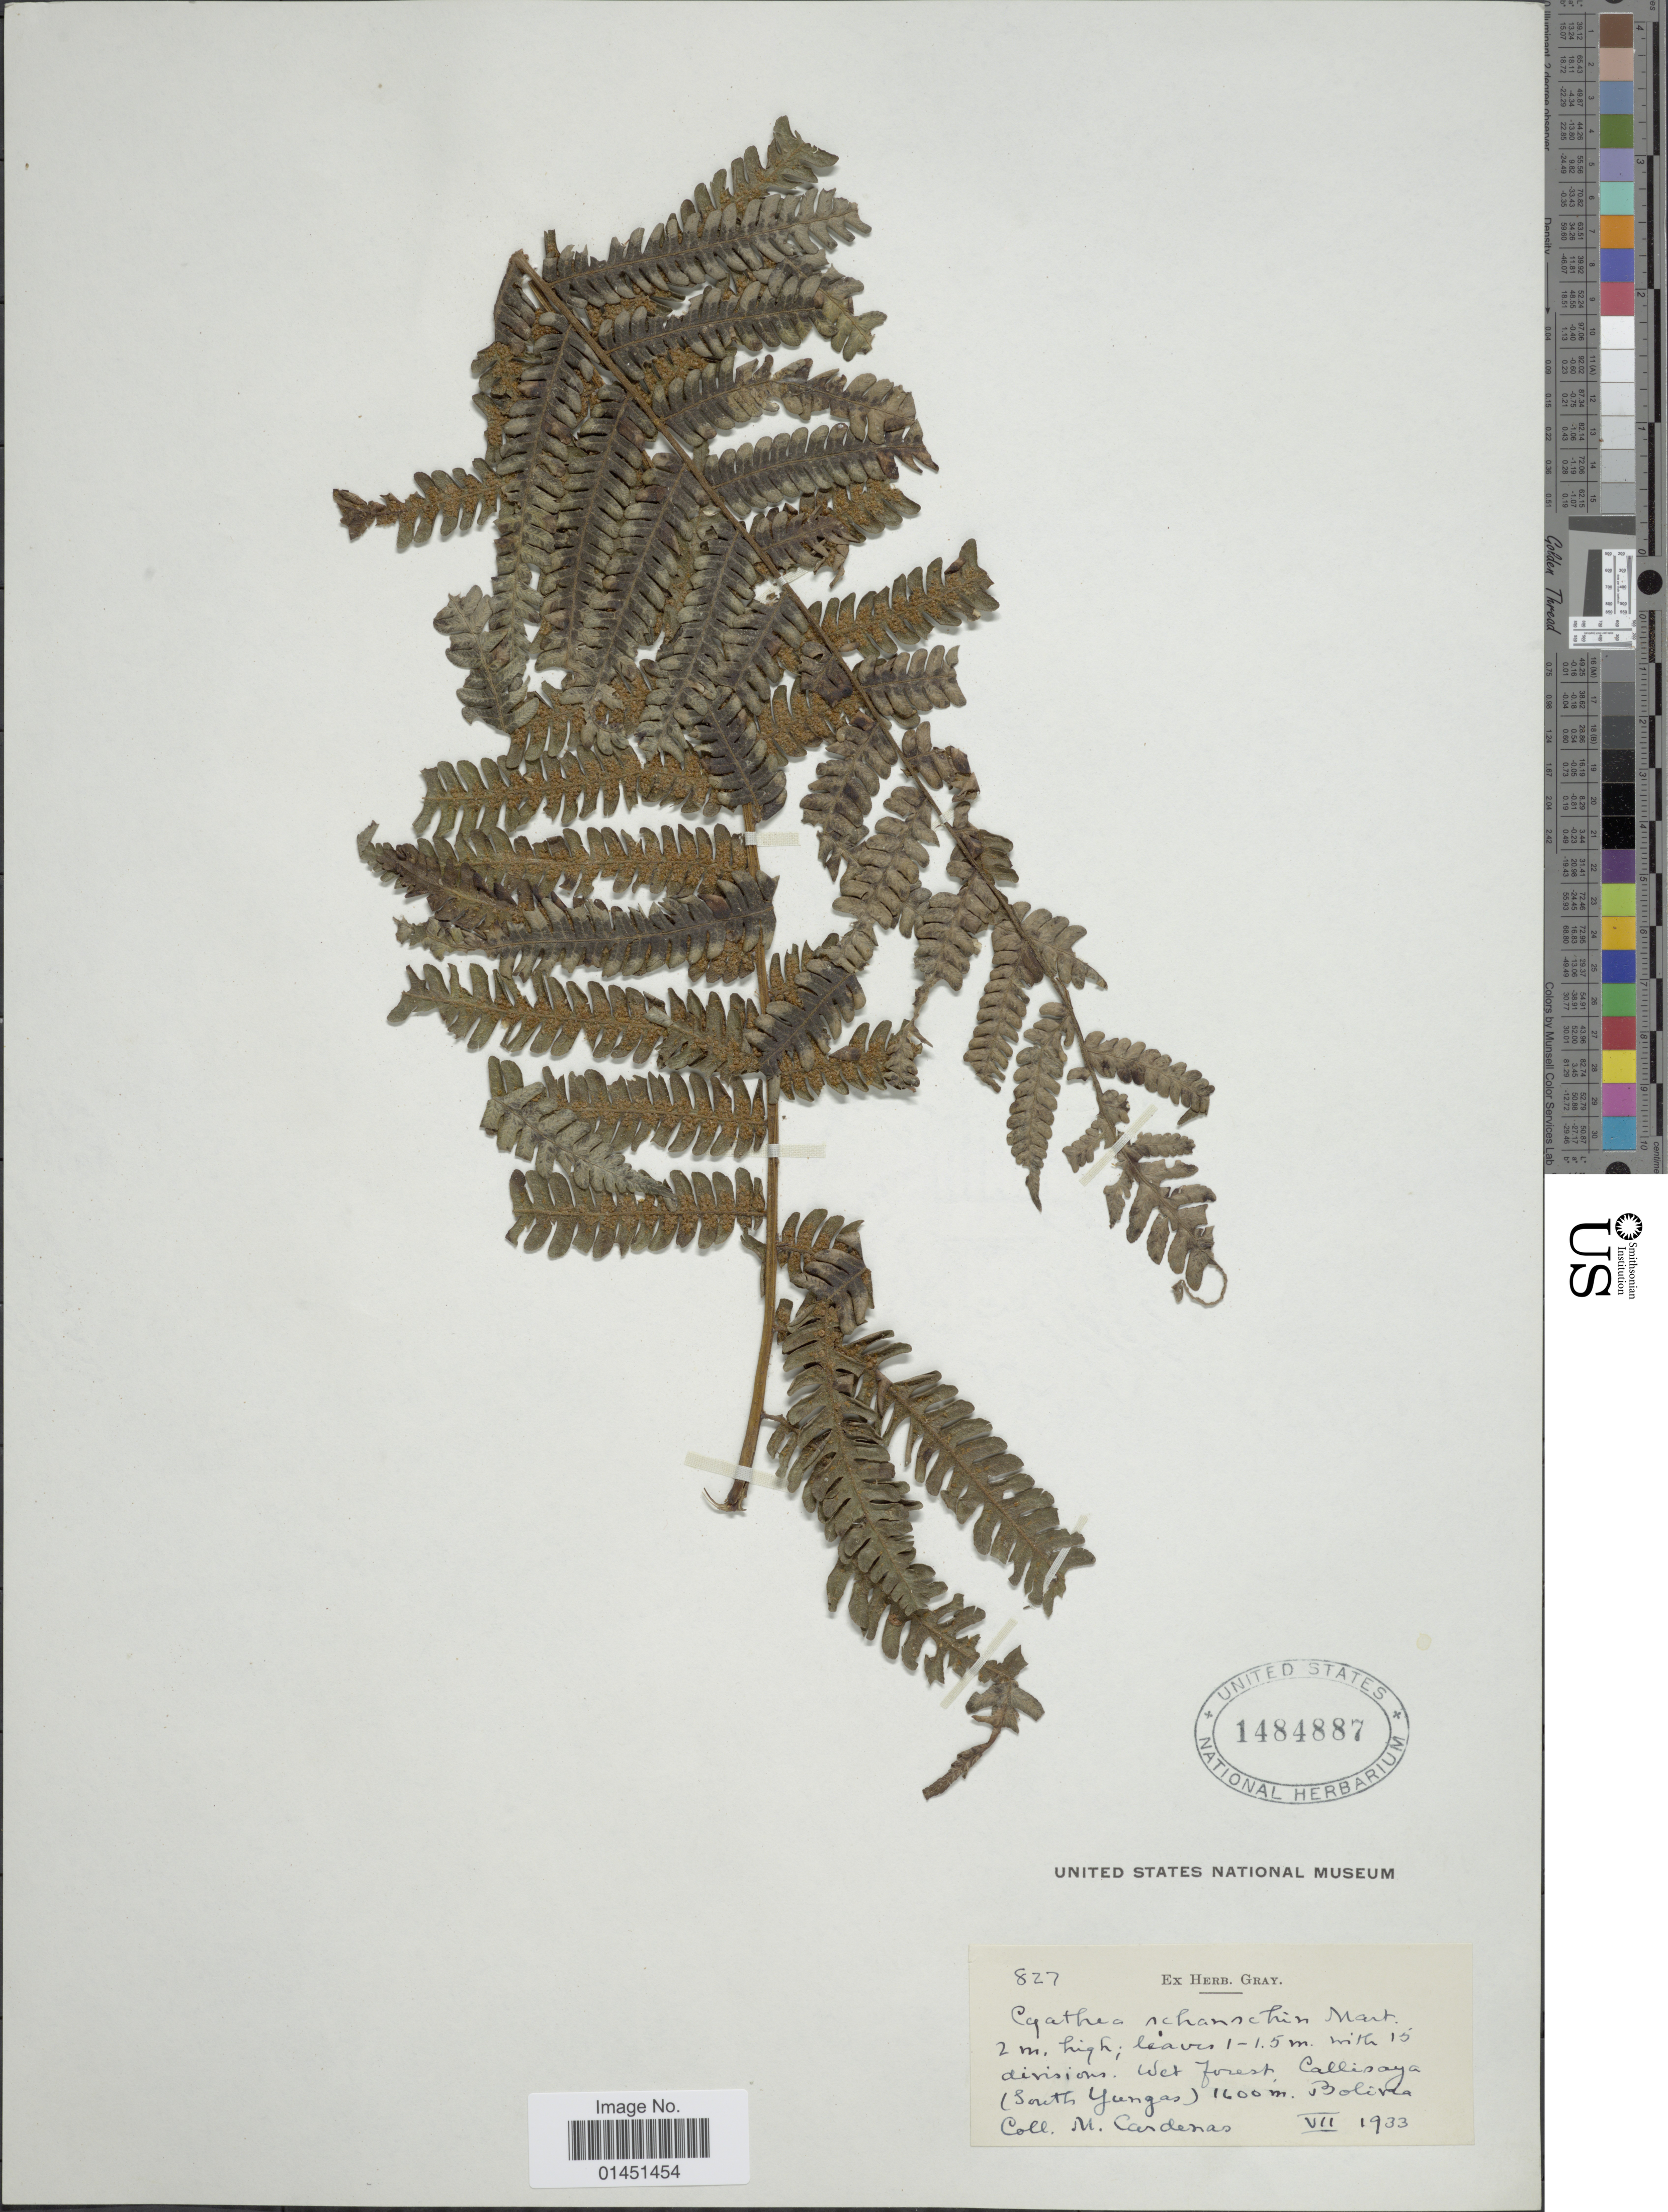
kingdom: Plantae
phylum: Tracheophyta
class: Polypodiopsida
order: Cyatheales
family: Cyatheaceae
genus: Cyathea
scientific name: Cyathea delgadii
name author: Pohl ex Sternb.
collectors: M. Cárdenas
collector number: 827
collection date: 1933-07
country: Bolivia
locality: Callisaya (South Yungas)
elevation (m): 1600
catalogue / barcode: US 1484887